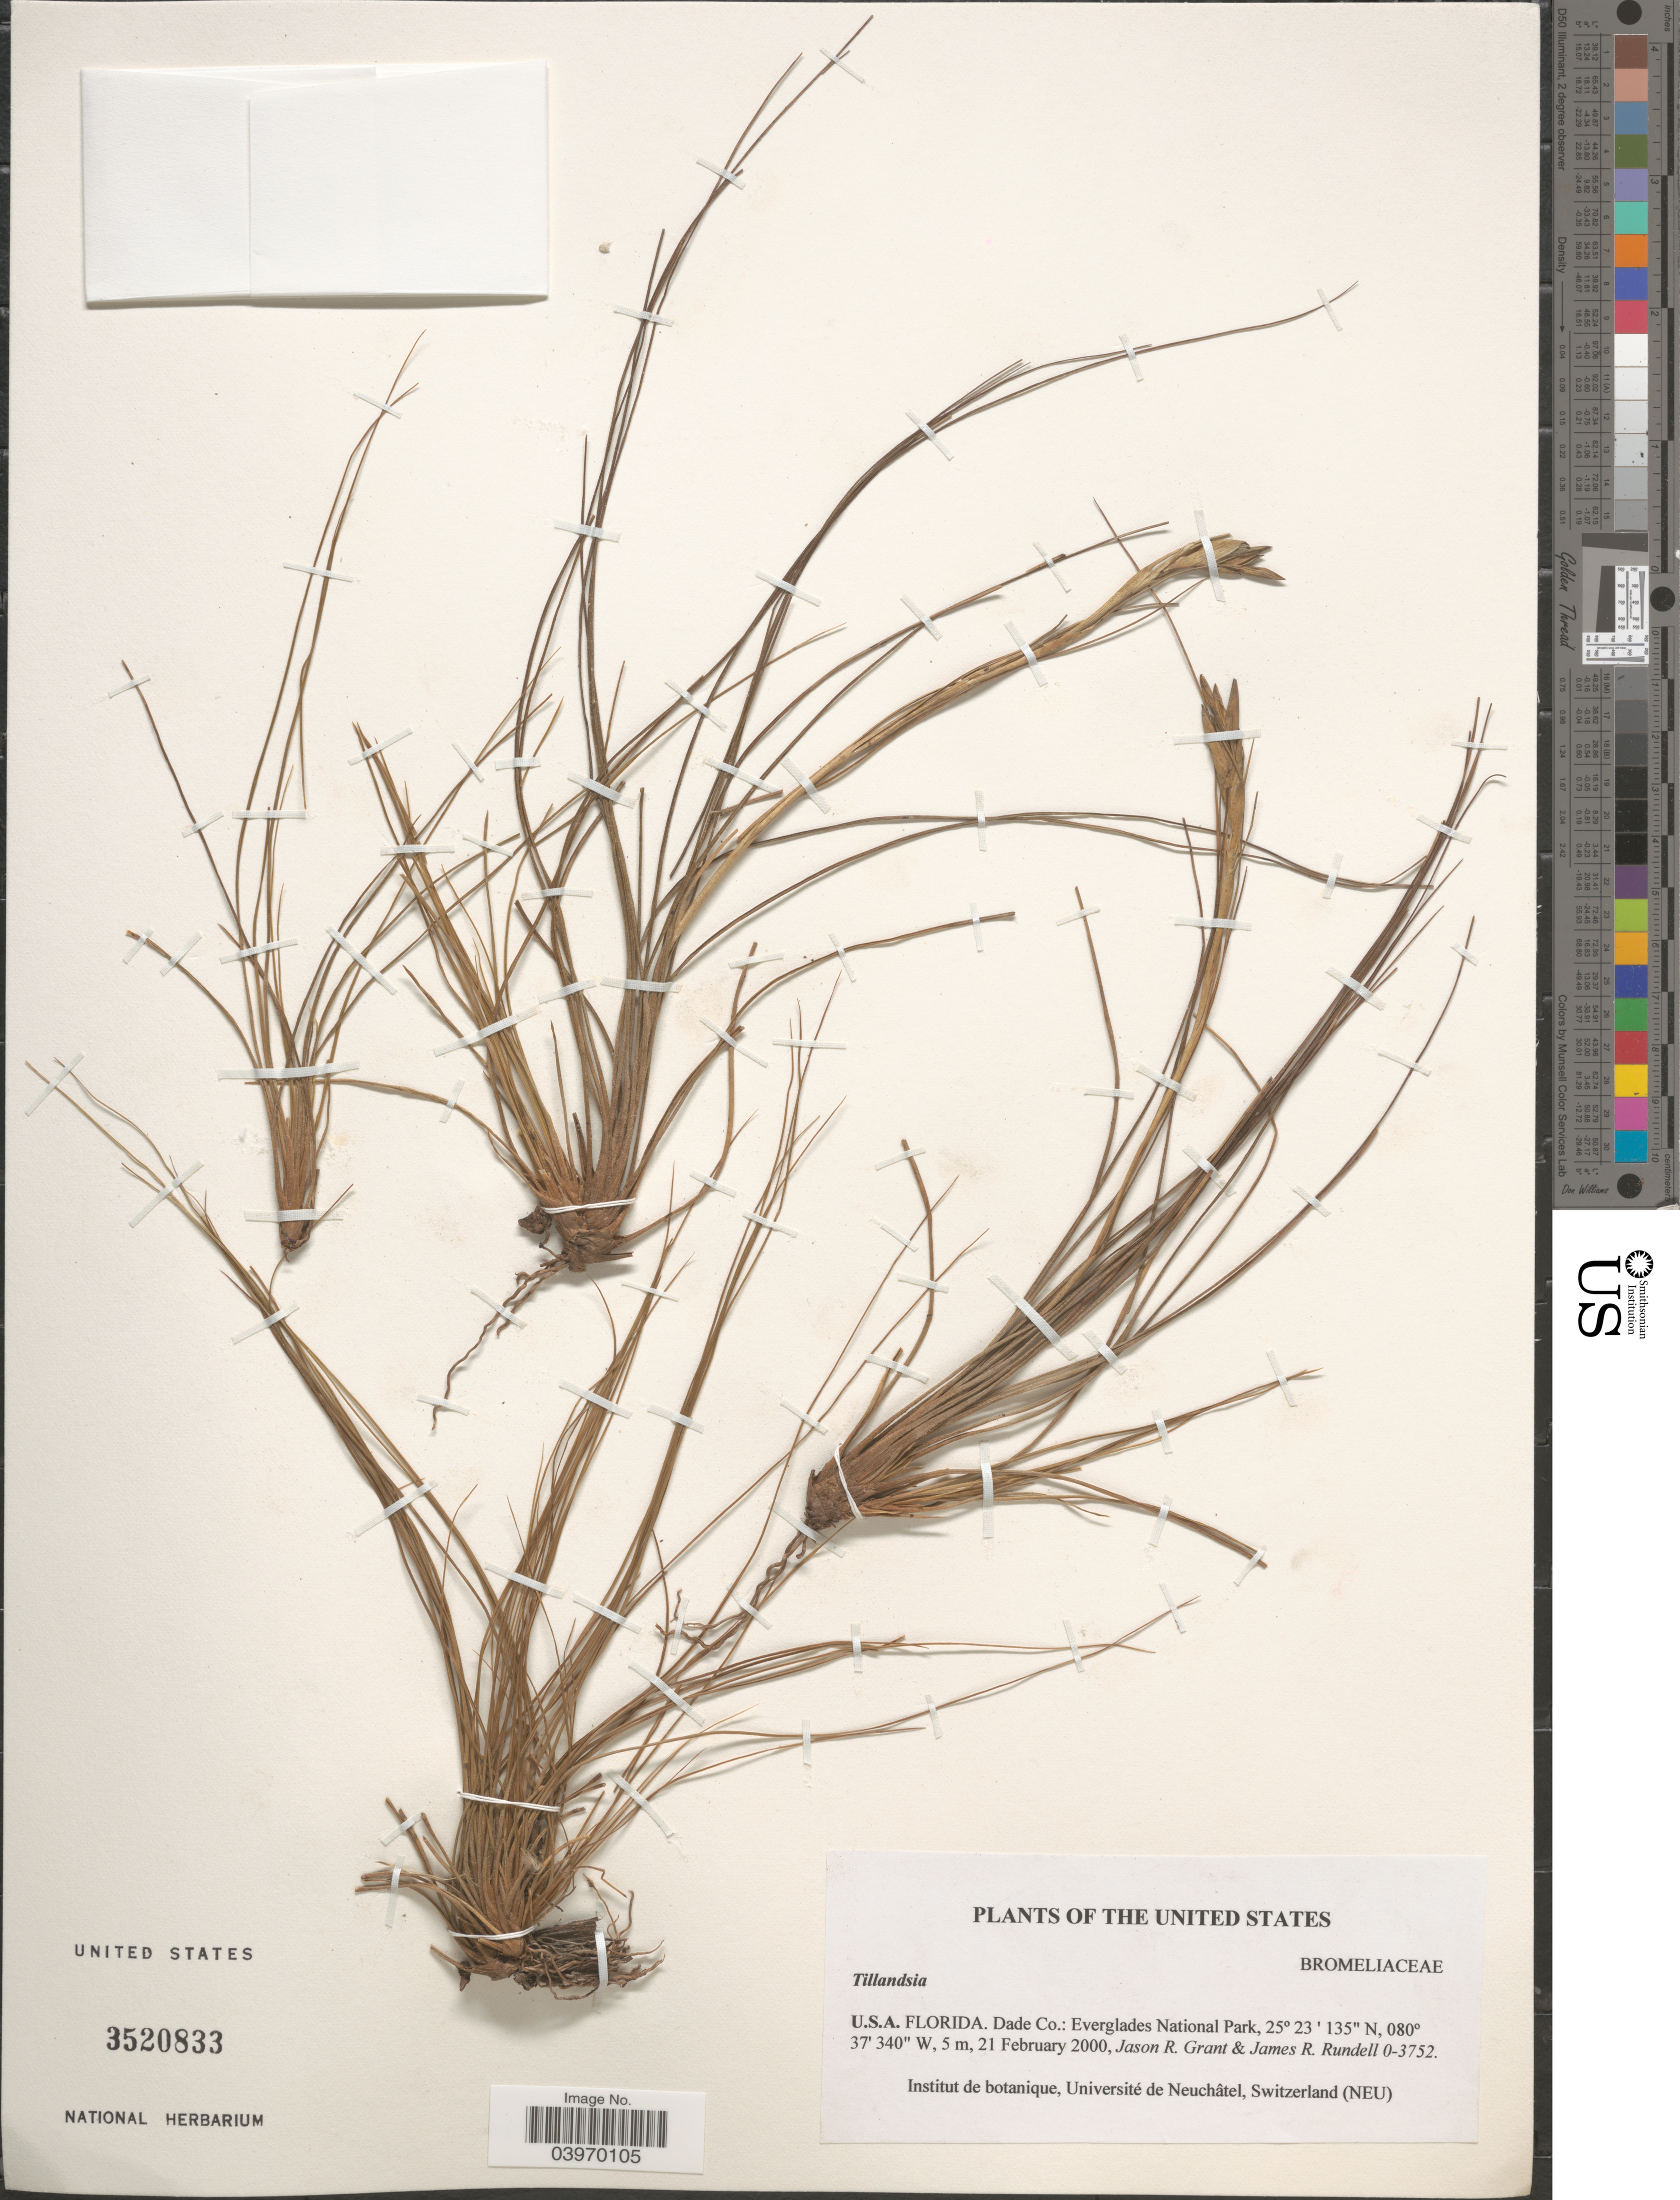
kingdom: Plantae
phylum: Tracheophyta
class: Liliopsida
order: Poales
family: Bromeliaceae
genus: Tillandsia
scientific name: Tillandsia sp.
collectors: J. R. Grant & J. R. Rundell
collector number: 0-3752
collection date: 2000-02-21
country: United States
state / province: Florida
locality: Dade Co.: Everglades National Park.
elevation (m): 5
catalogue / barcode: US 3520833